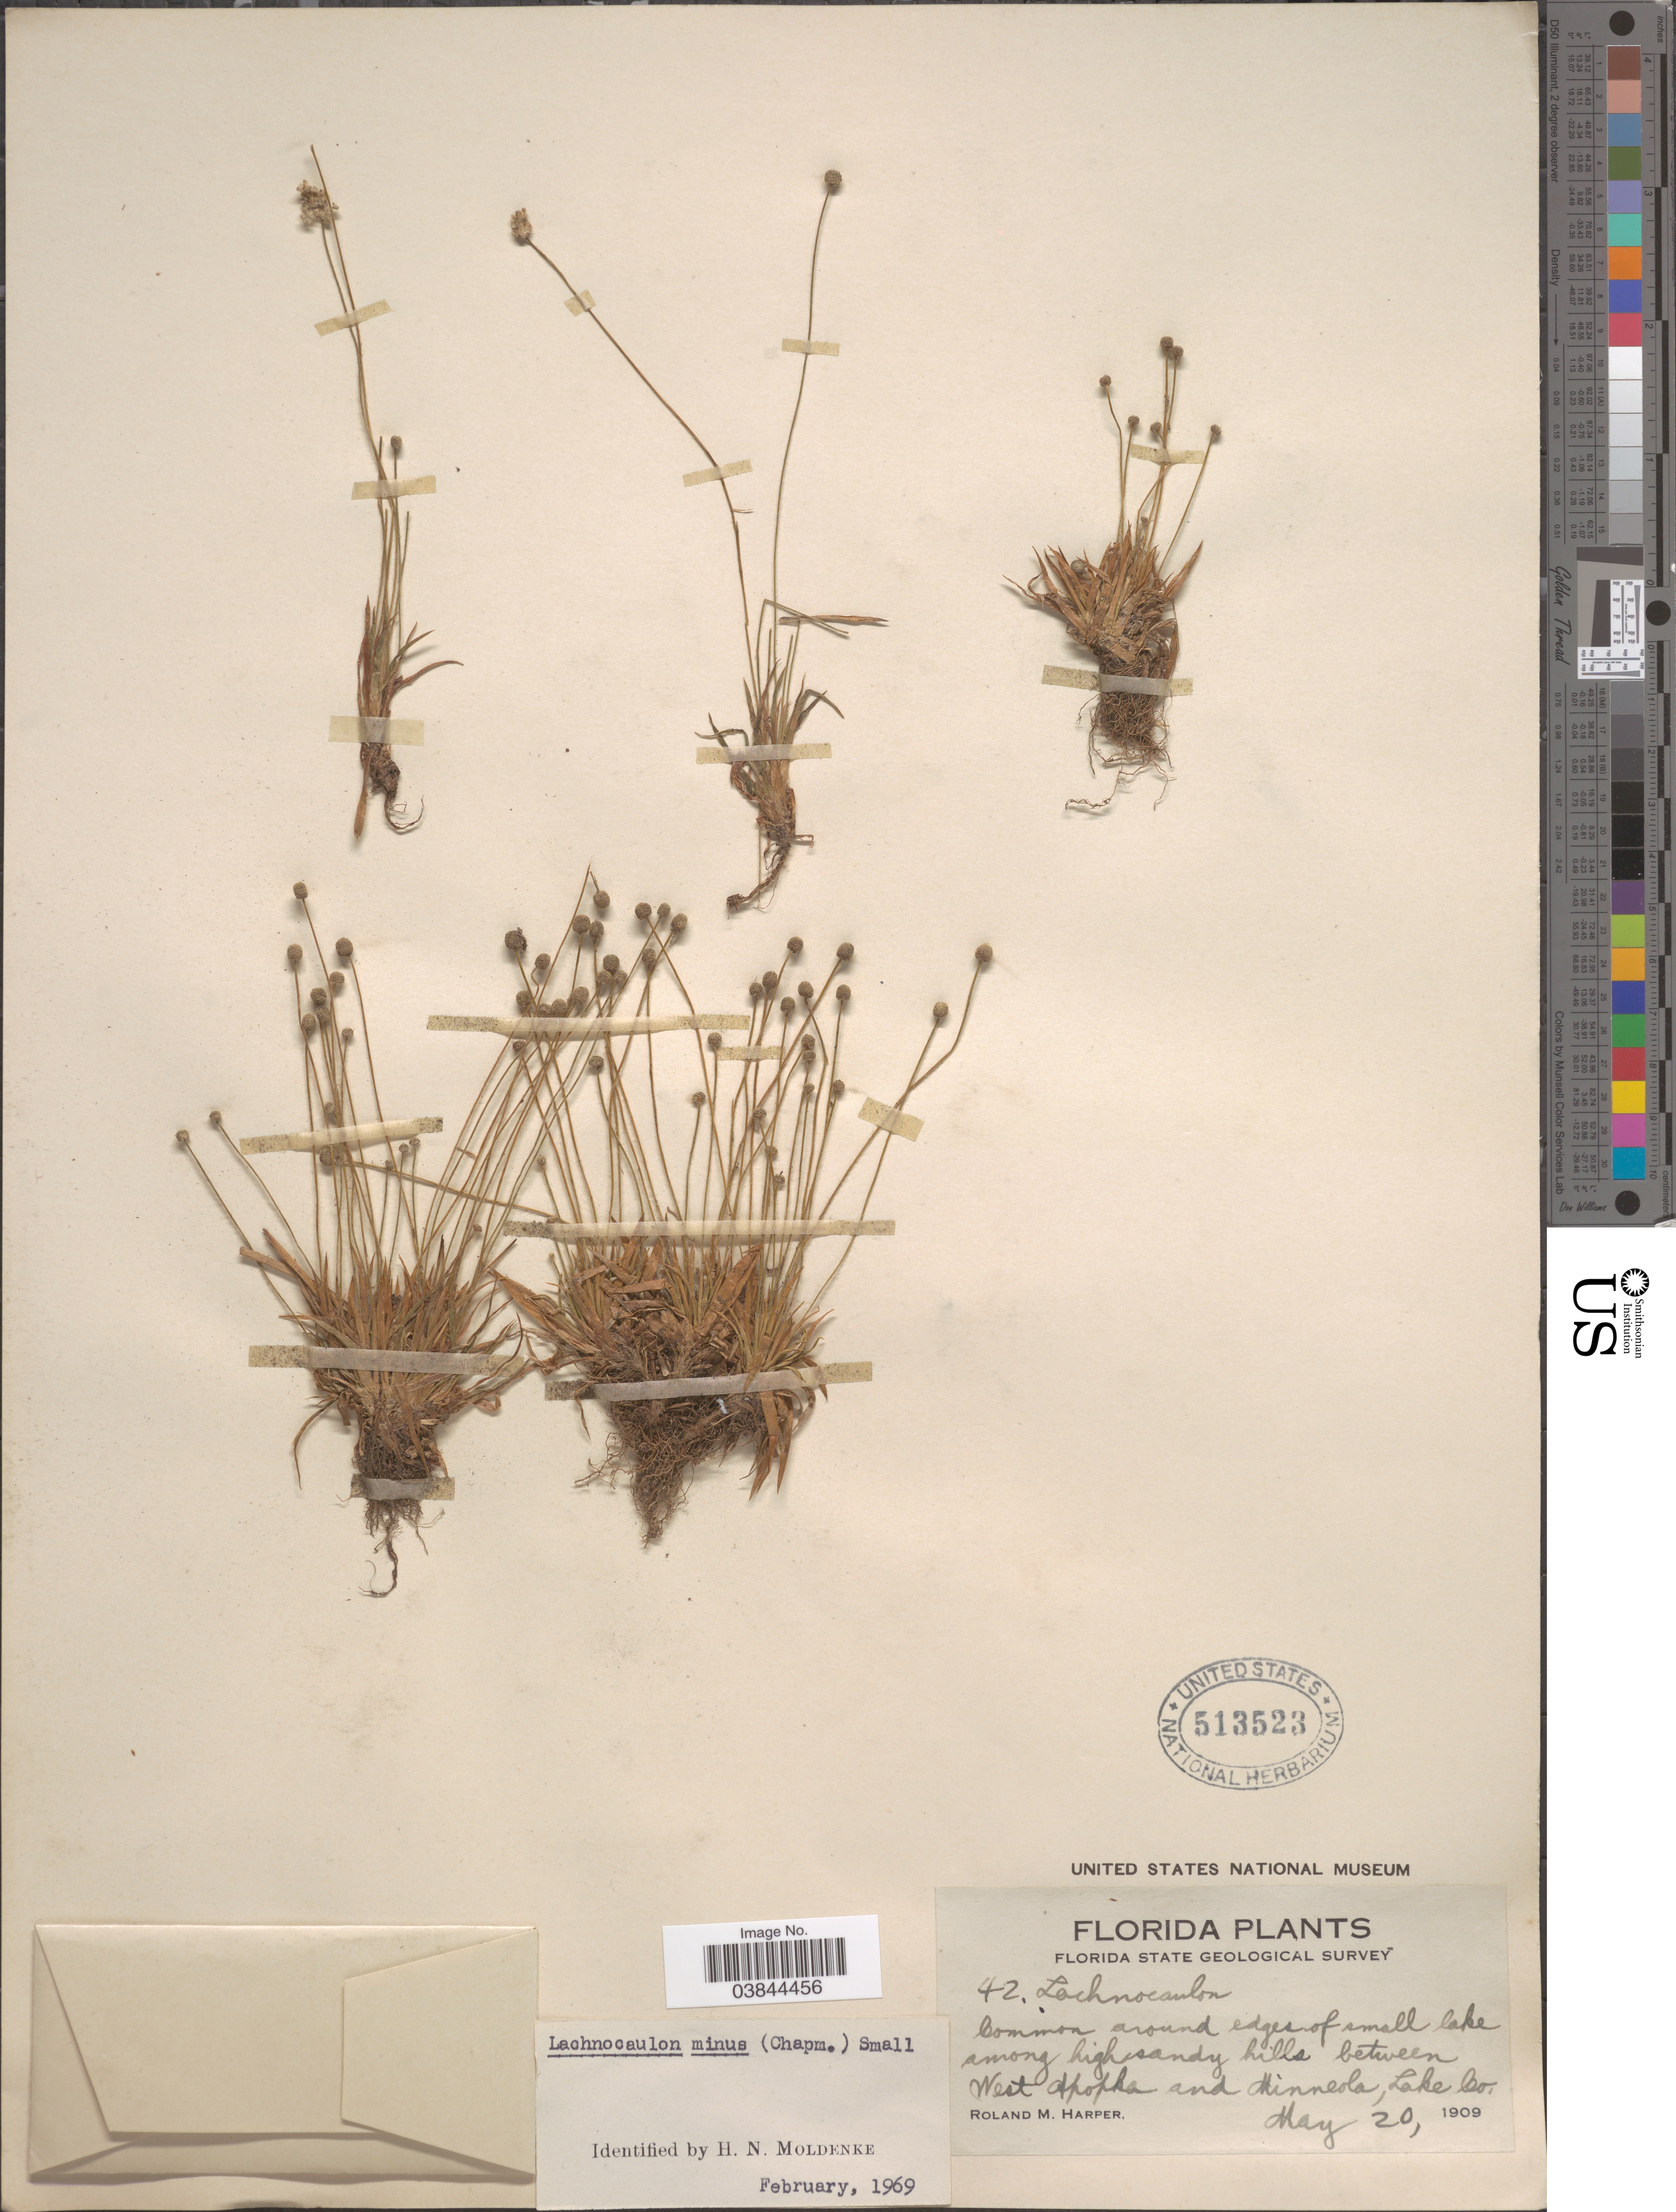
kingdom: Plantae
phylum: Tracheophyta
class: Liliopsida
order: Poales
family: Eriocaulaceae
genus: Lachnocaulon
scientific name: Lachnocaulon minus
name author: (Chapm.) Small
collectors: R. M. Harper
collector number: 42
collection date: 1909-05-20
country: United States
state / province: Florida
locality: Common around edges of small lake among high sandy hills between West Apopka and Minneola, Lake Co.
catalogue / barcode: US 513523